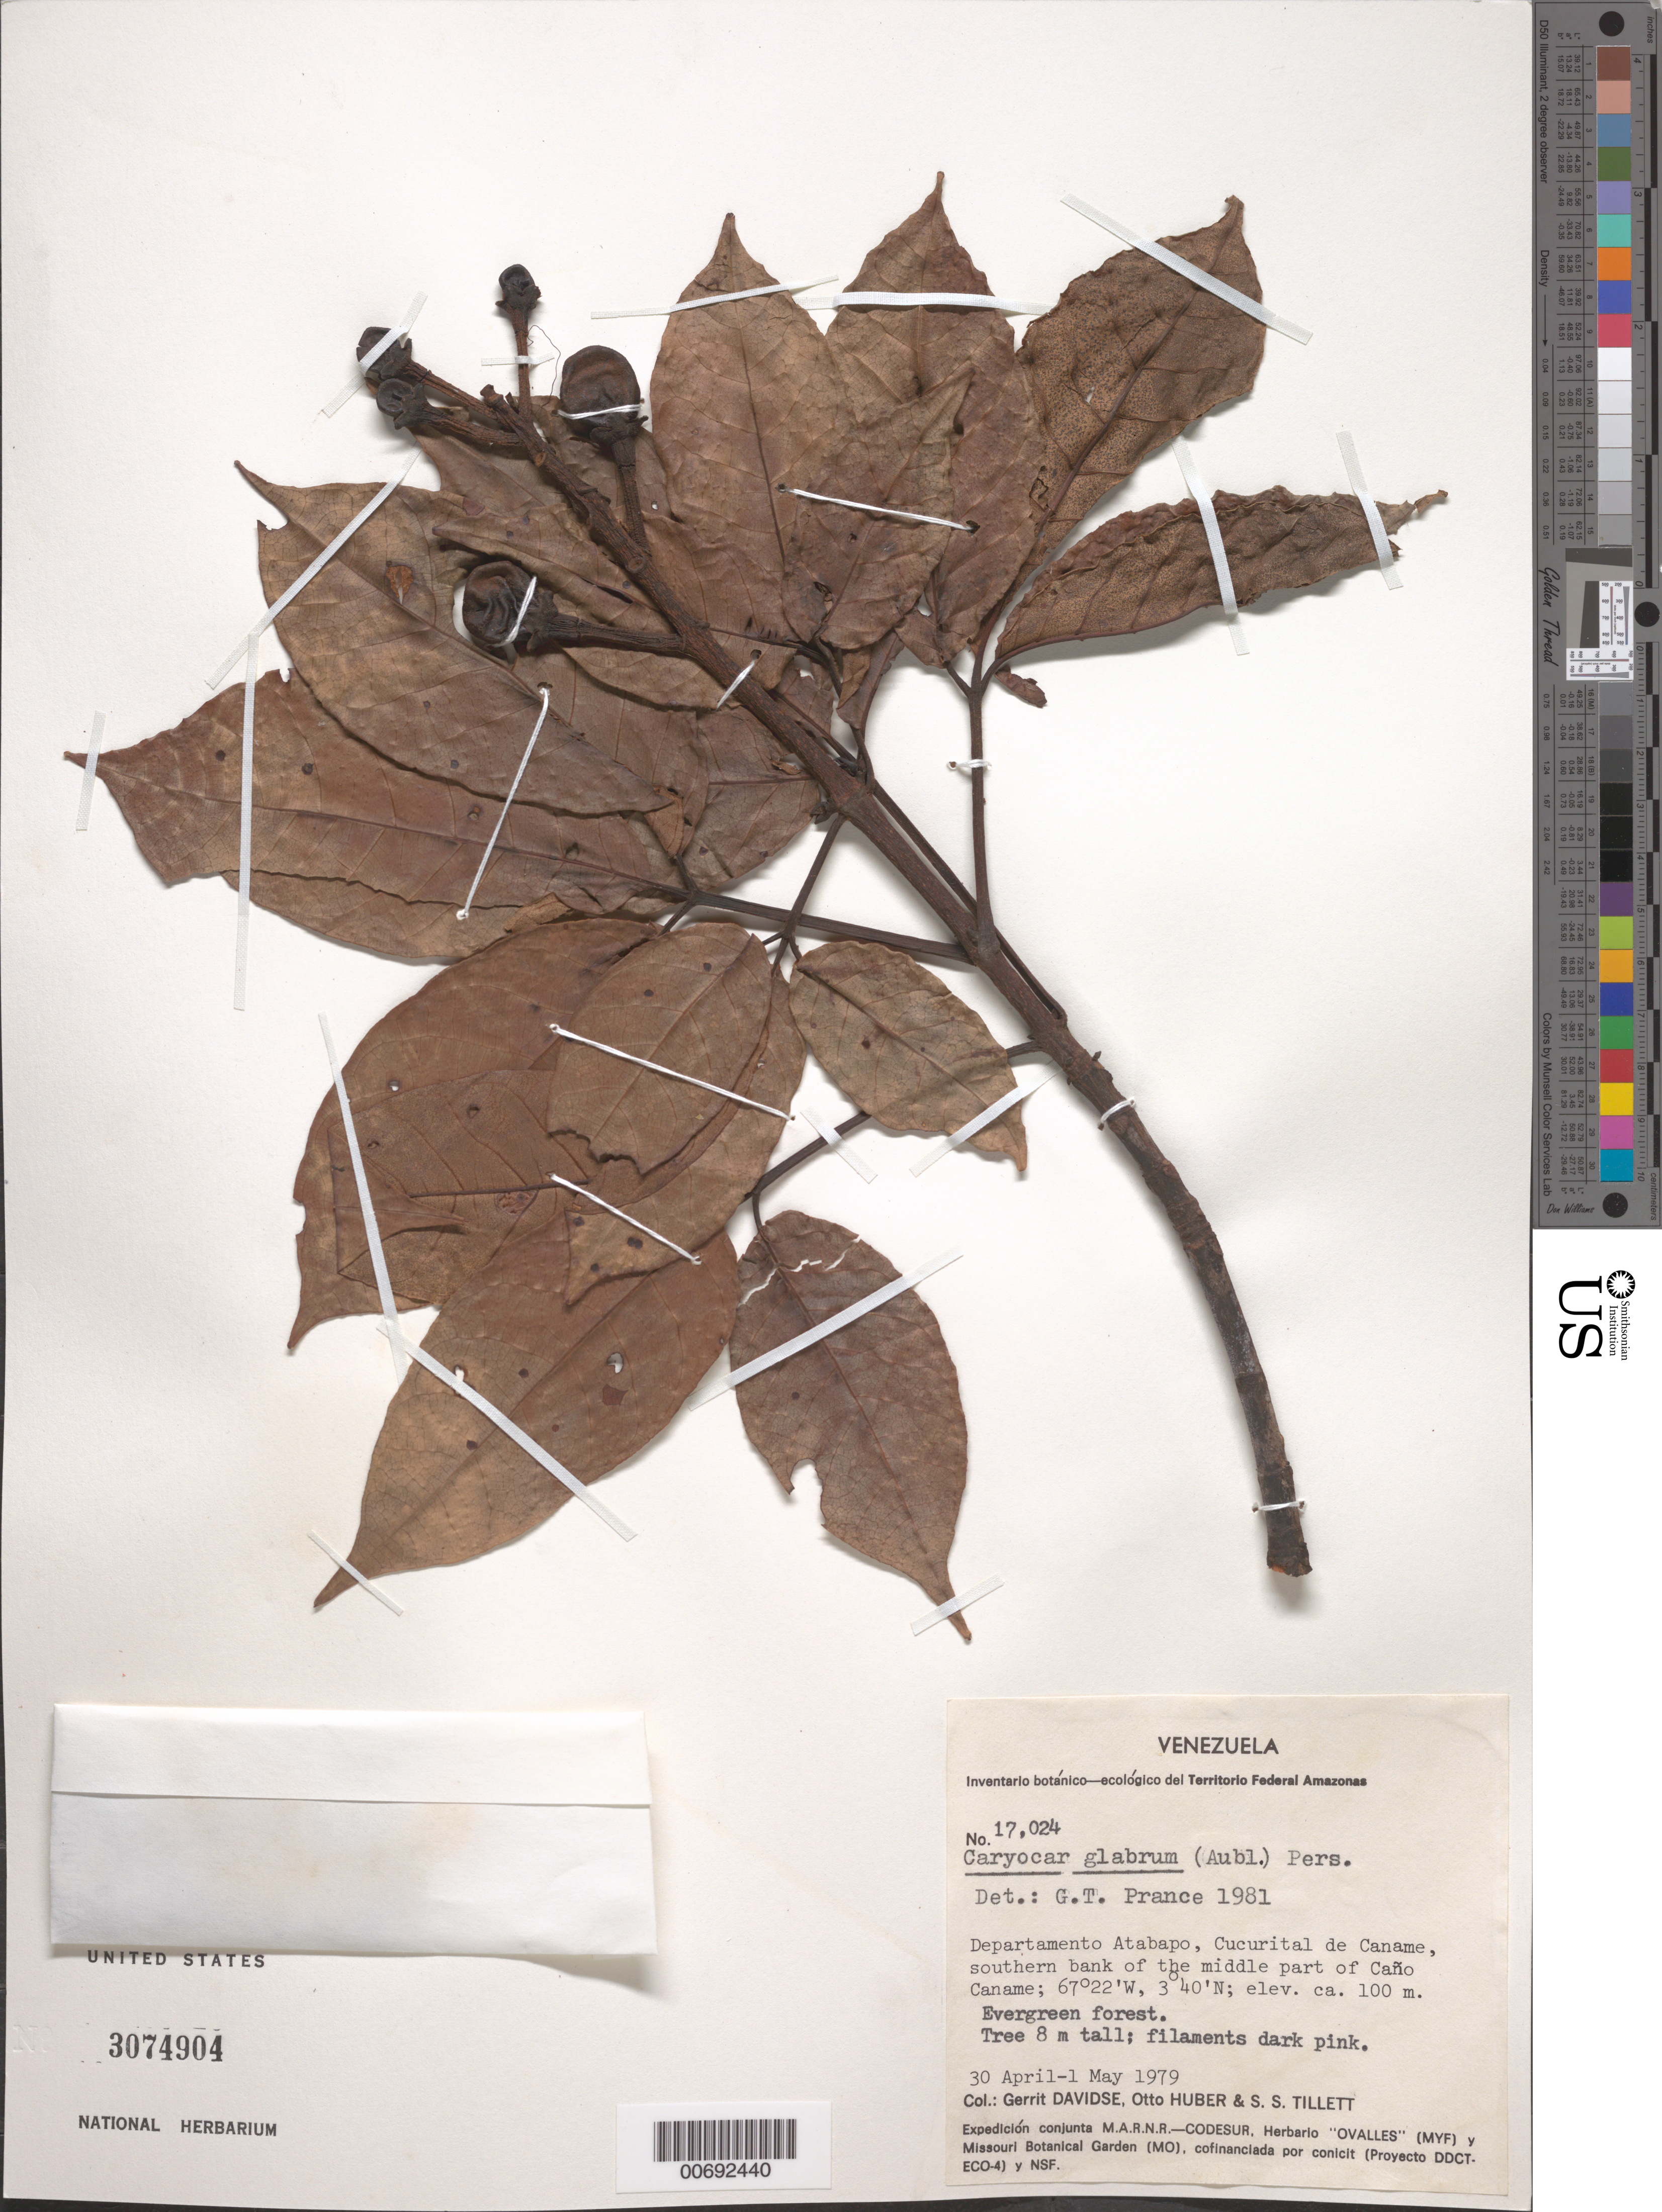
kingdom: Plantae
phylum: Tracheophyta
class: Magnoliopsida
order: Malpighiales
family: Caryocaraceae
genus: Caryocar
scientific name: Caryocar glabrum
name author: (Aubl.) Pers.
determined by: Prance, G. T.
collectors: G. Davidse, O. Huber & S. S. Tillett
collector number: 17024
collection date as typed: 30-Apr-79 to 1-May-79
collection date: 1979-04-30/1979-05-01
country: Venezuela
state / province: Amazonas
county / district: Atabapo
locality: Cucurital de Caname, southern bank of the middle part of Caño Caname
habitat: Evergreen forest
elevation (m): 100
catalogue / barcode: US 3074904